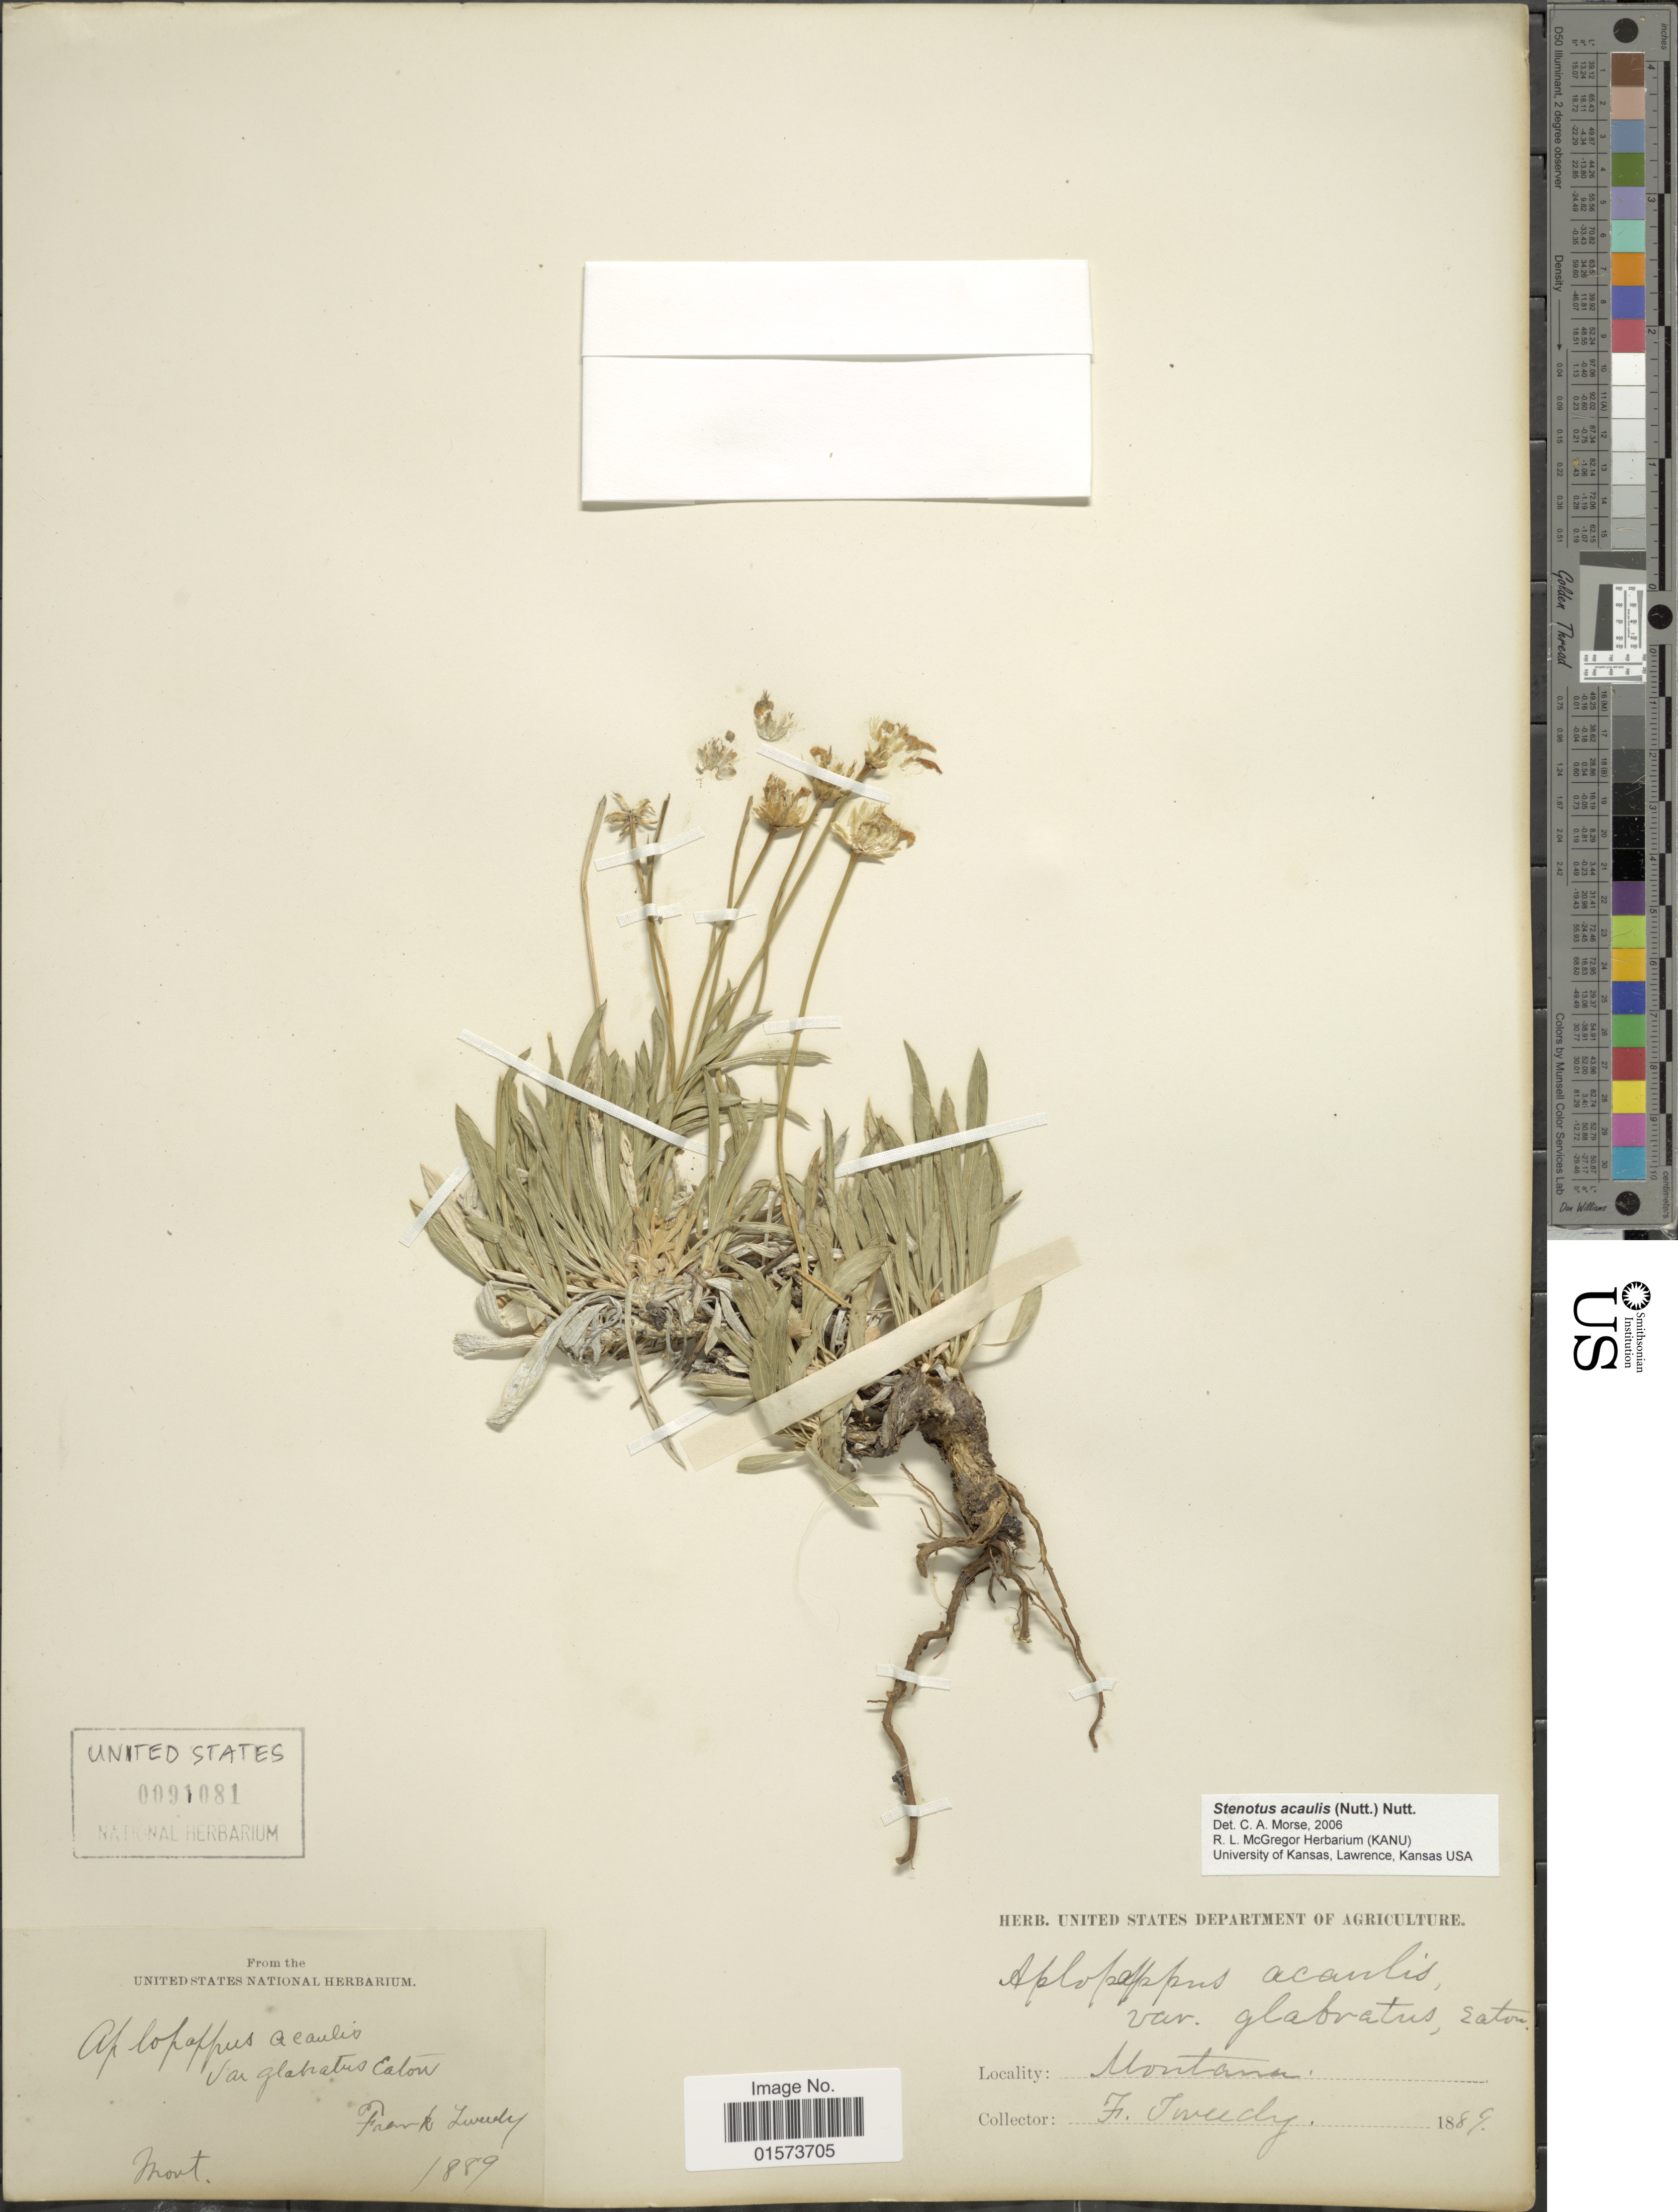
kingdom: Plantae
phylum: Tracheophyta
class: Magnoliopsida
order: Asterales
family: Asteraceae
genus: Stenotus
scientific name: Stenotus acaulis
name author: (Nutt.) Nutt.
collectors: F. Tweedy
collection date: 1889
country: United States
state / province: Montana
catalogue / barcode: US 91081